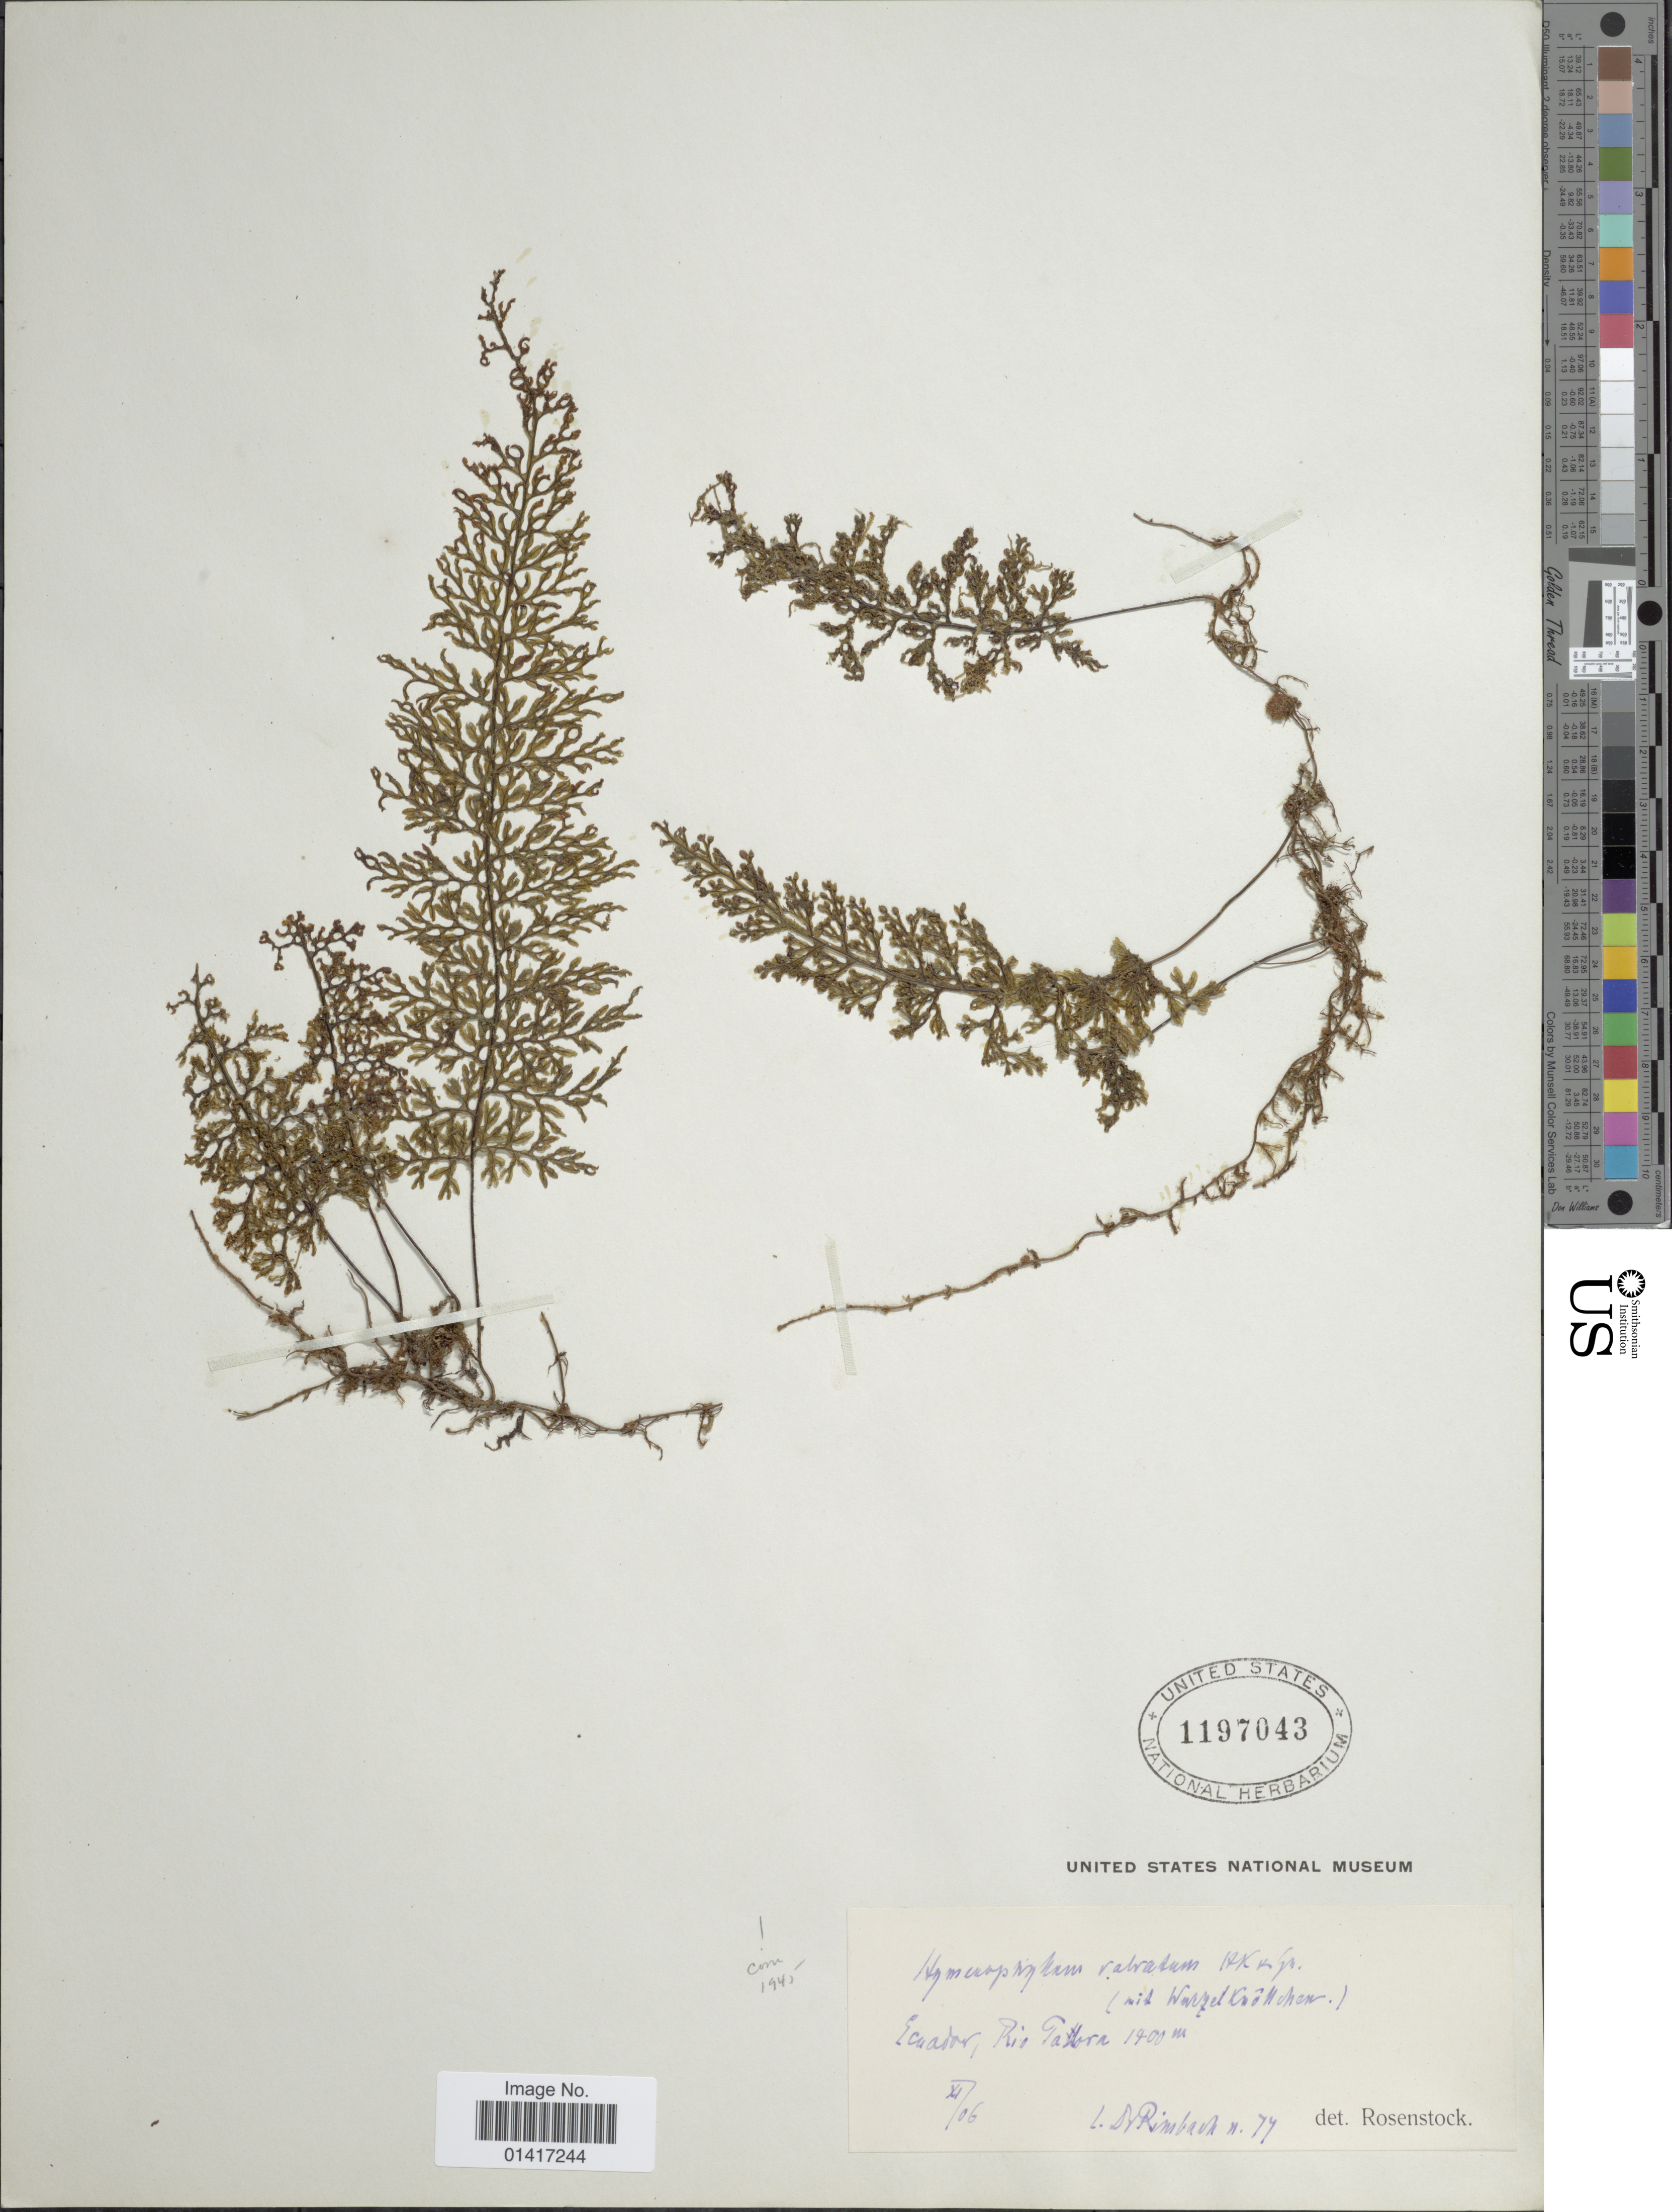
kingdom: Plantae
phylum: Tracheophyta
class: Polypodiopsida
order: Hymenophyllales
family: Hymenophyllaceae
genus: Hymenophyllum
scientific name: Hymenophyllum valvatum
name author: Hook. & Grev.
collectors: Rimbach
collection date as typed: Transcribed d/m/y: /11/6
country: Ecuador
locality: Rio Galbra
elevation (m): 1400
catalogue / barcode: US 1197043